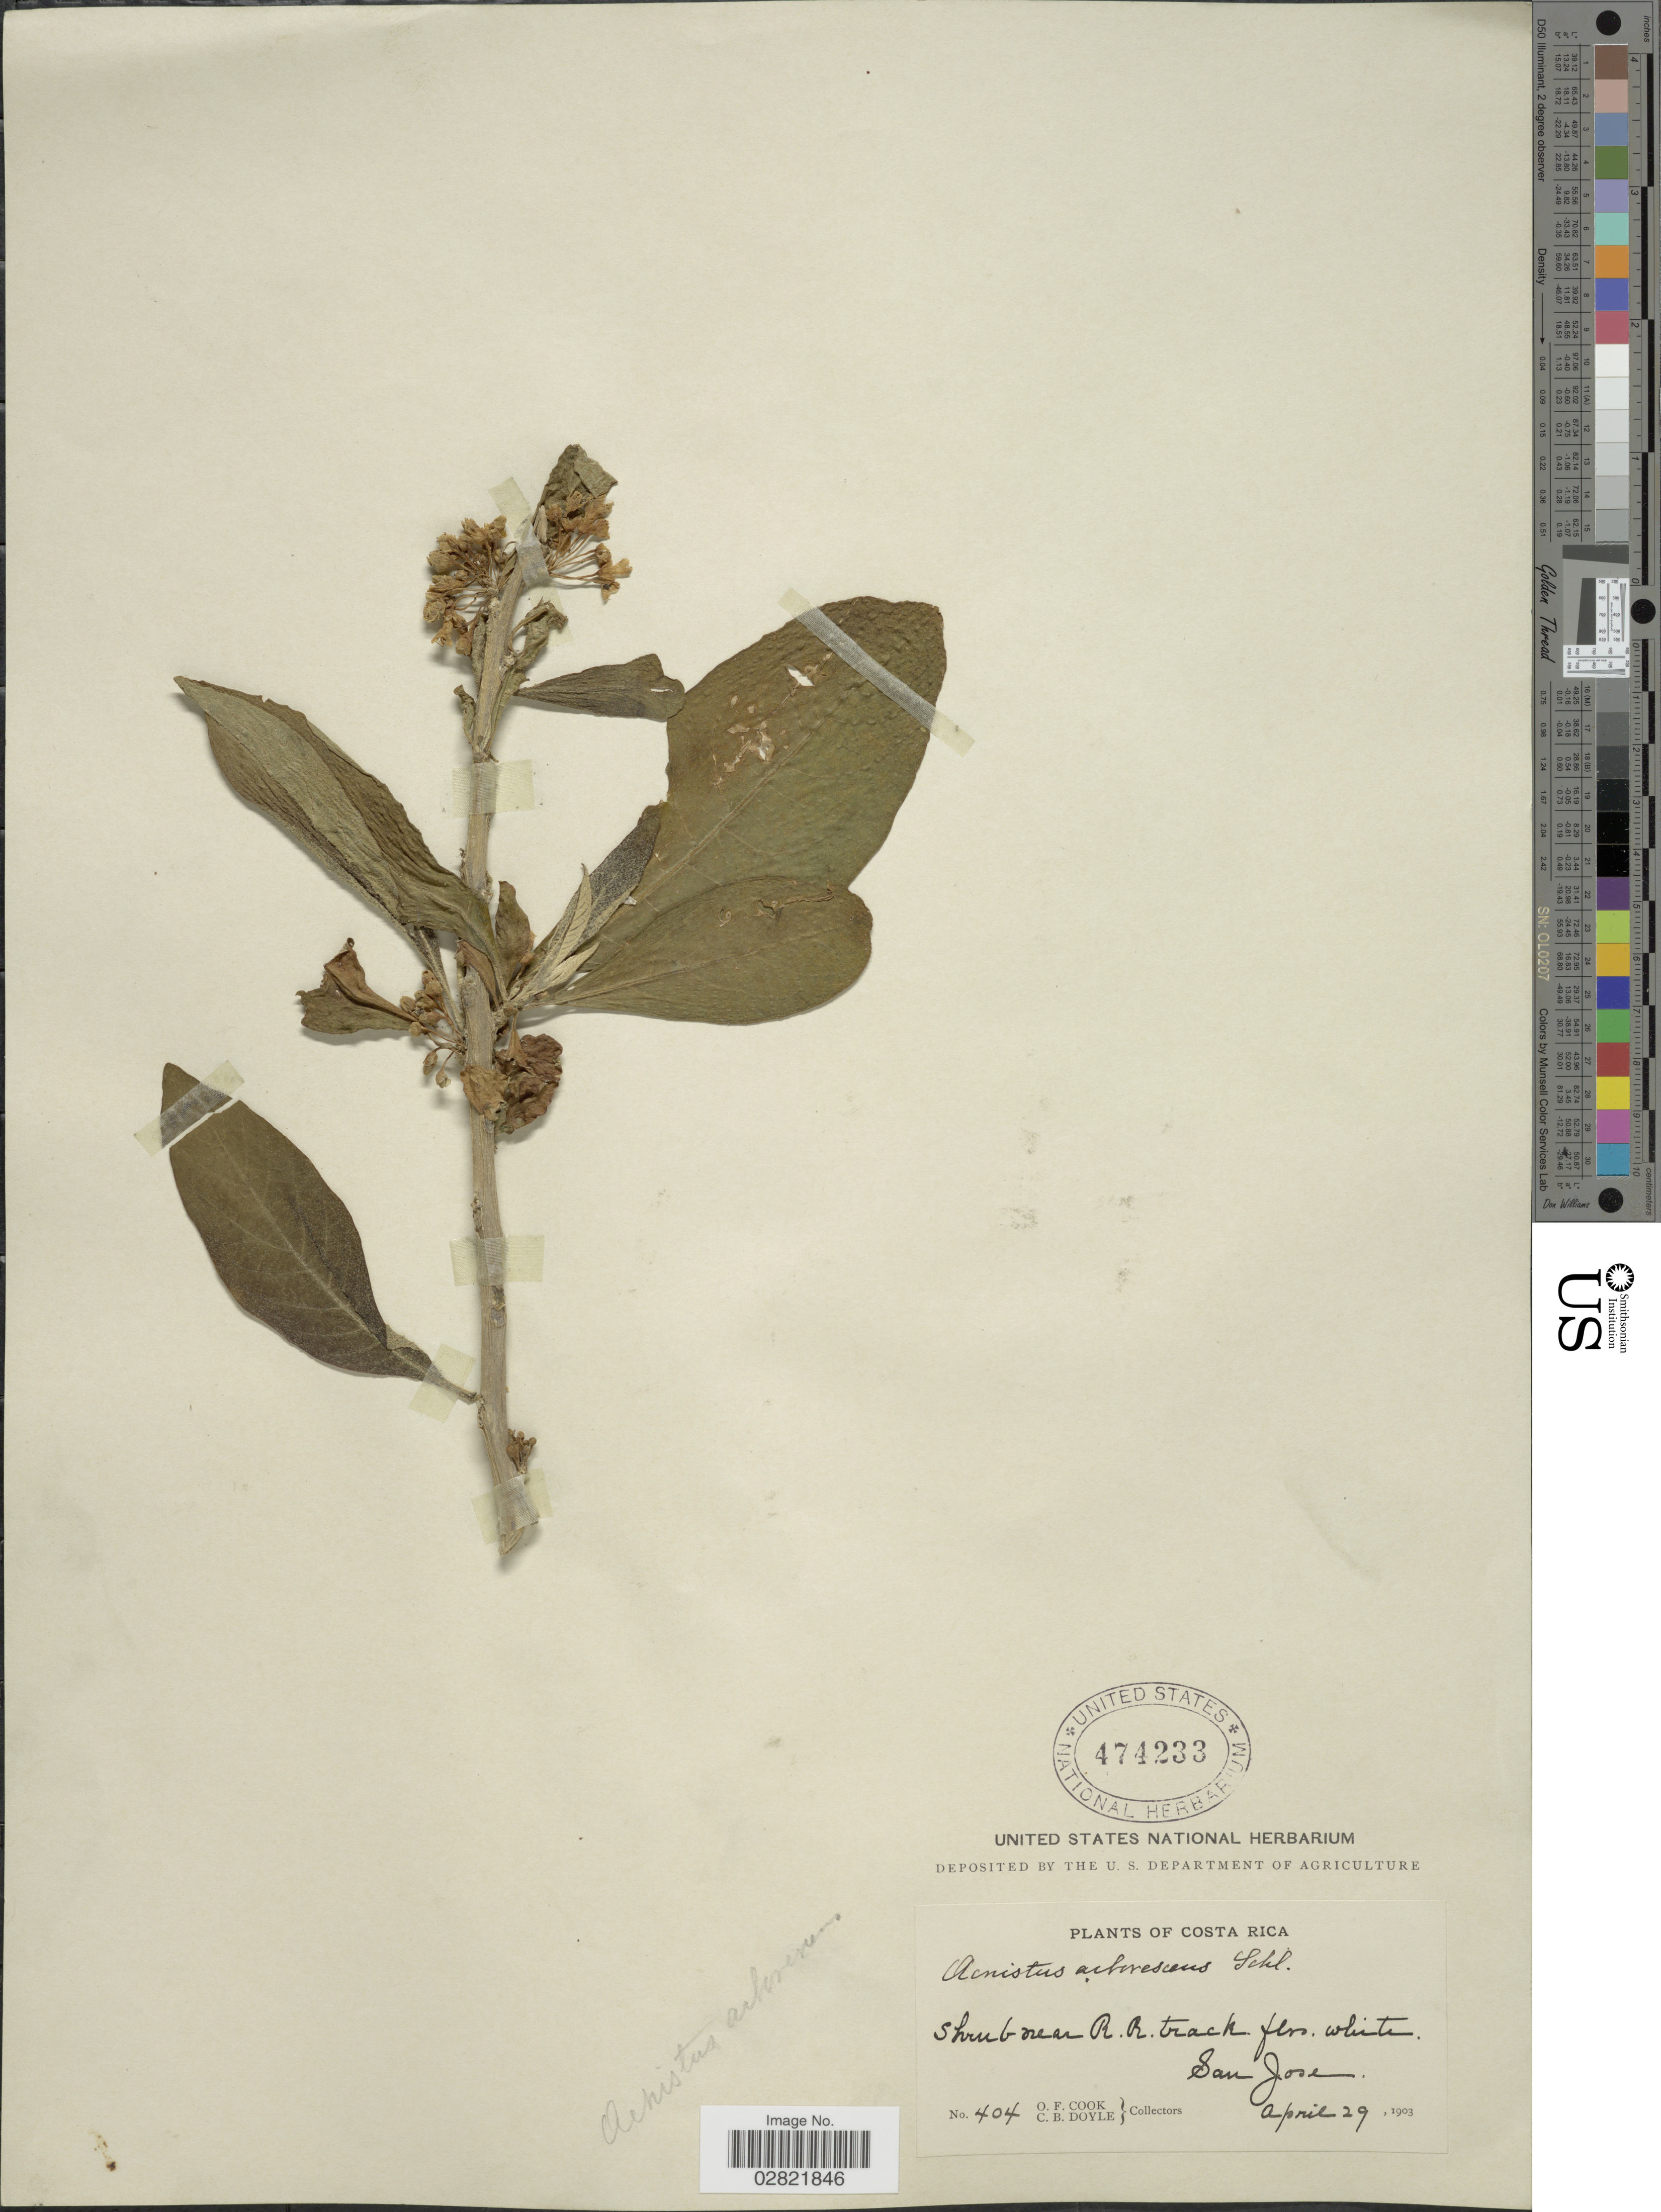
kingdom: Plantae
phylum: Tracheophyta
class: Magnoliopsida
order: Solanales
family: Solanaceae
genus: Acnistus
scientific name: Acnistus arborescens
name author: (L.) Schltdl.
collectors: O. F. Cook & C. Doyle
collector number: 404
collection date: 1903-04-29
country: Costa Rica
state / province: San José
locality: Shrub near R.R. track.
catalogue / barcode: US 474233